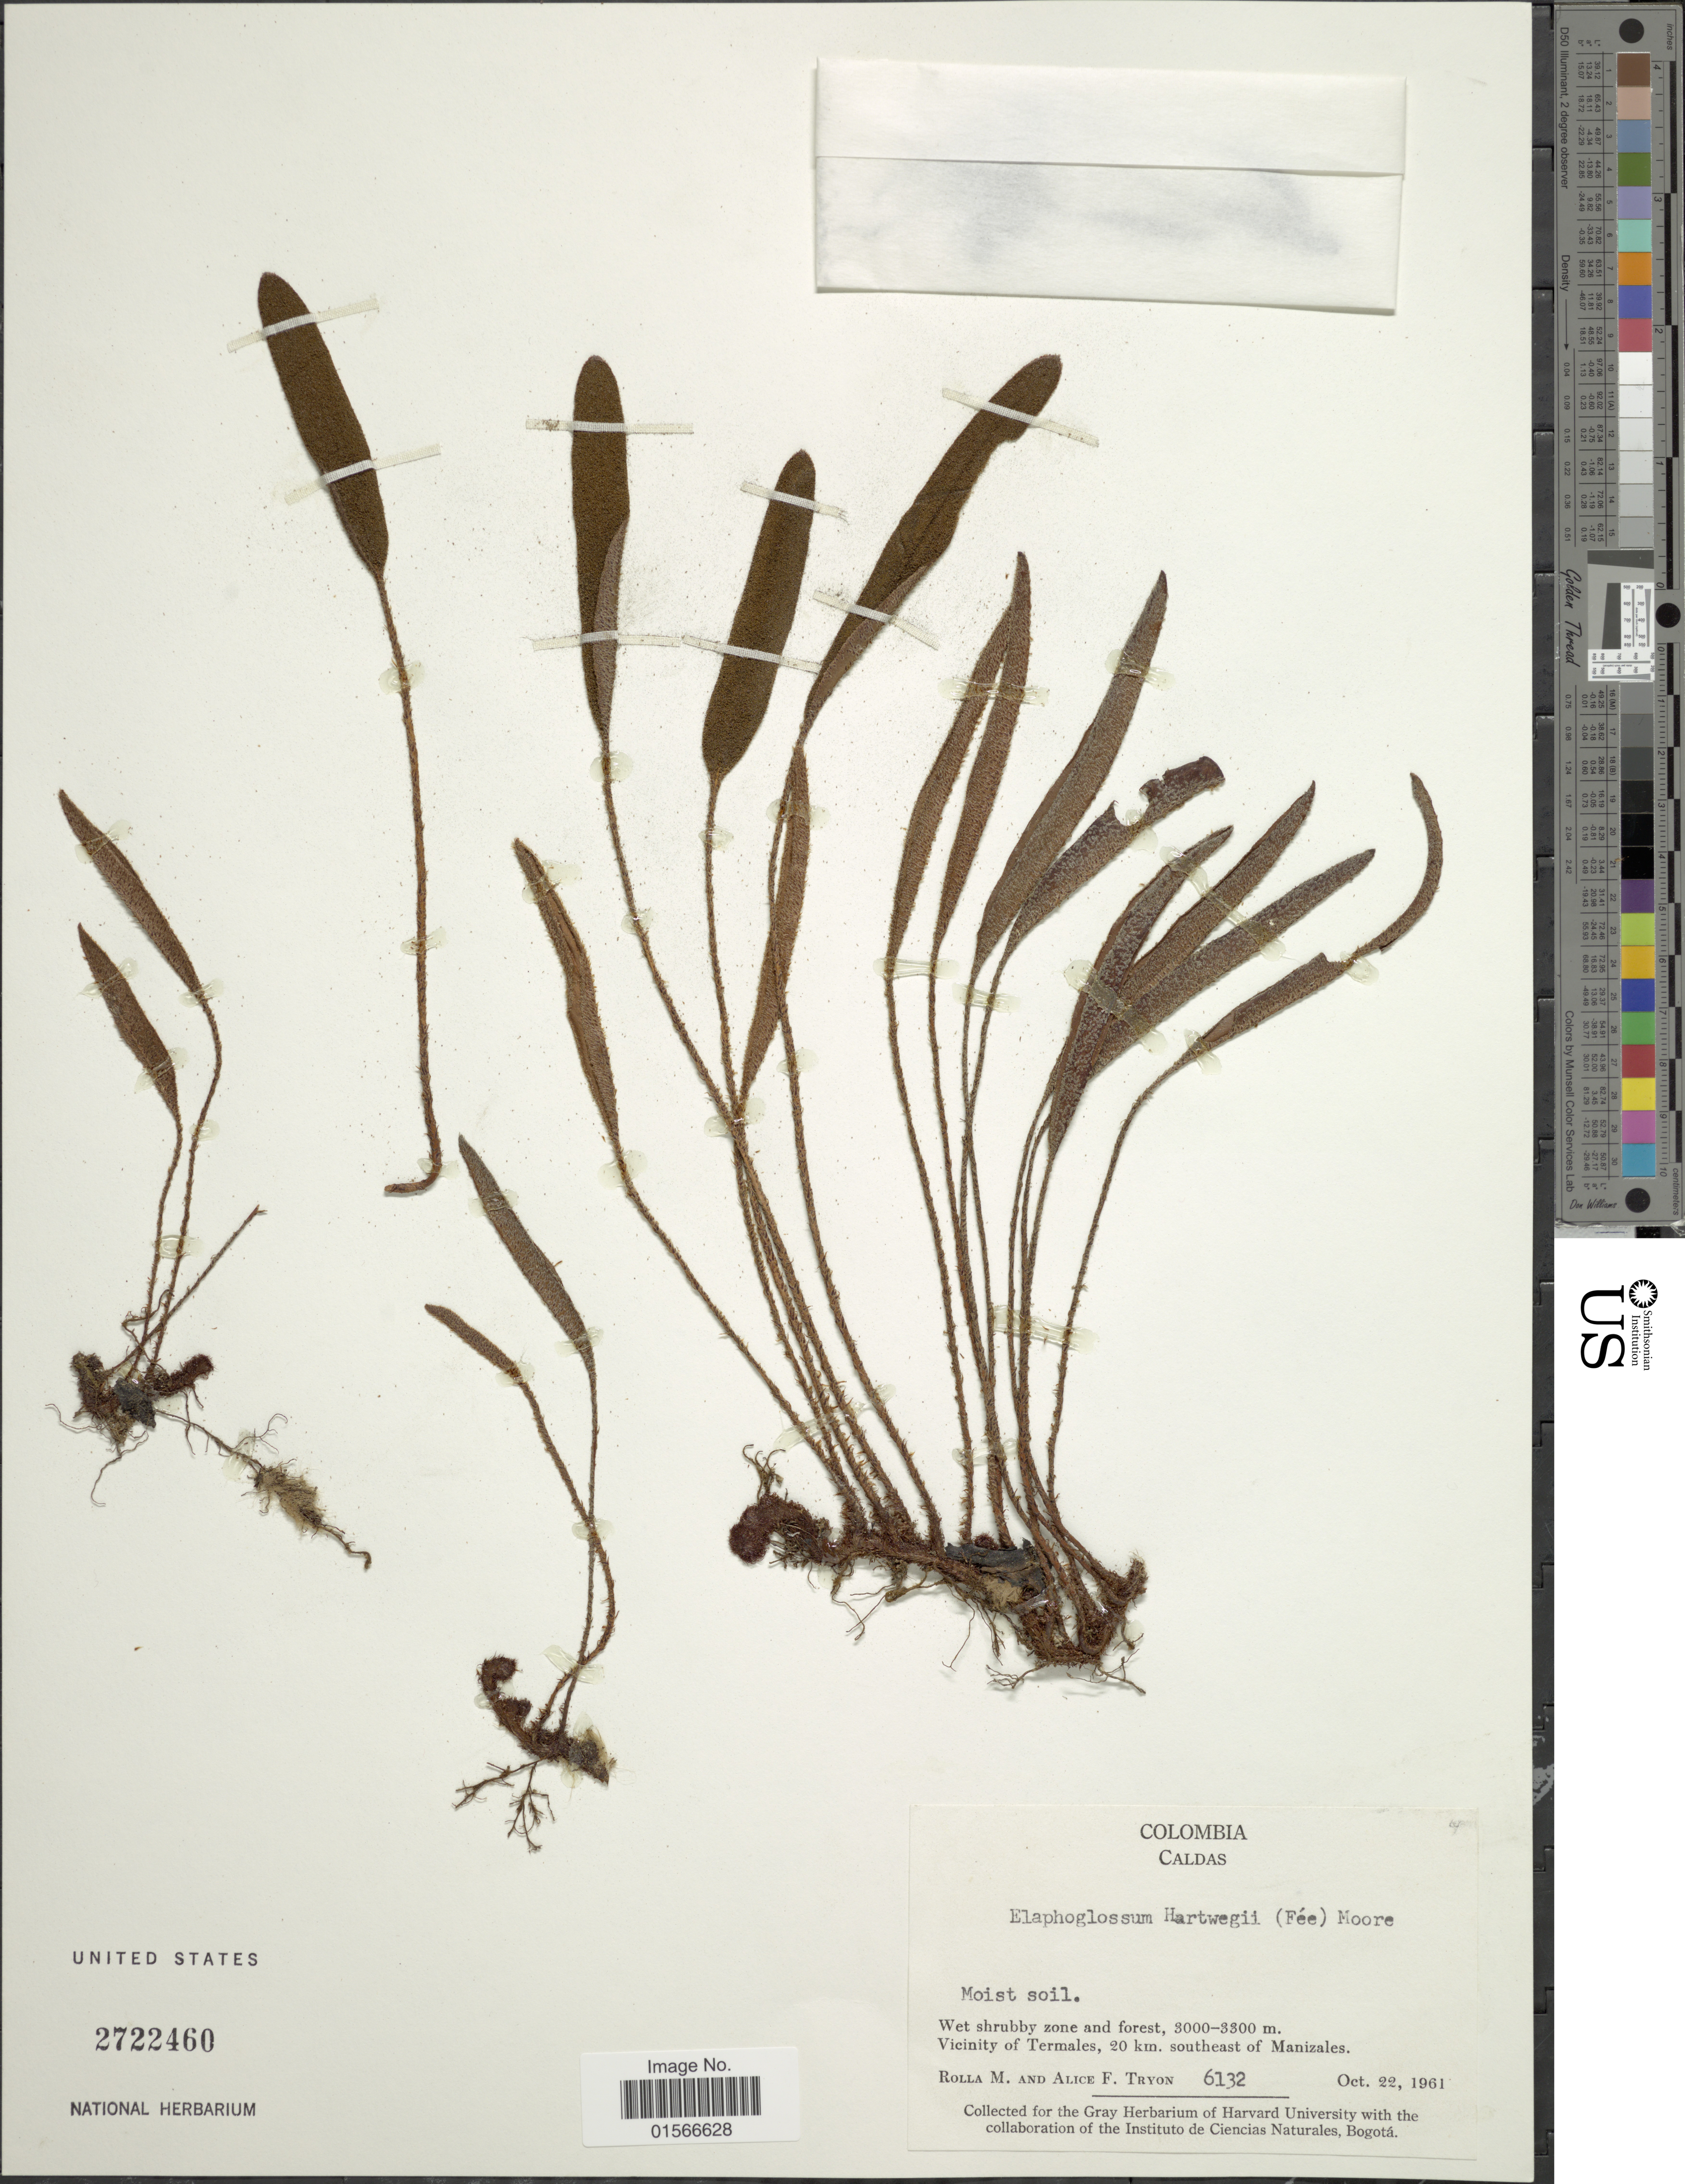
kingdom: Plantae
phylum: Tracheophyta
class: Polypodiopsida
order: Polypodiales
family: Dryopteridaceae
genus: Elaphoglossum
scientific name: Elaphoglossum hartwegii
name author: (Fée) T. Moore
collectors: R. M. Tryon & A. F. Tryon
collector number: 6132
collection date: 1961-10-22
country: Colombia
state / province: Caldas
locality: Vicinity of Termales, 20 km. southeast of Manizales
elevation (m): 3000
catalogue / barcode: US 2722460